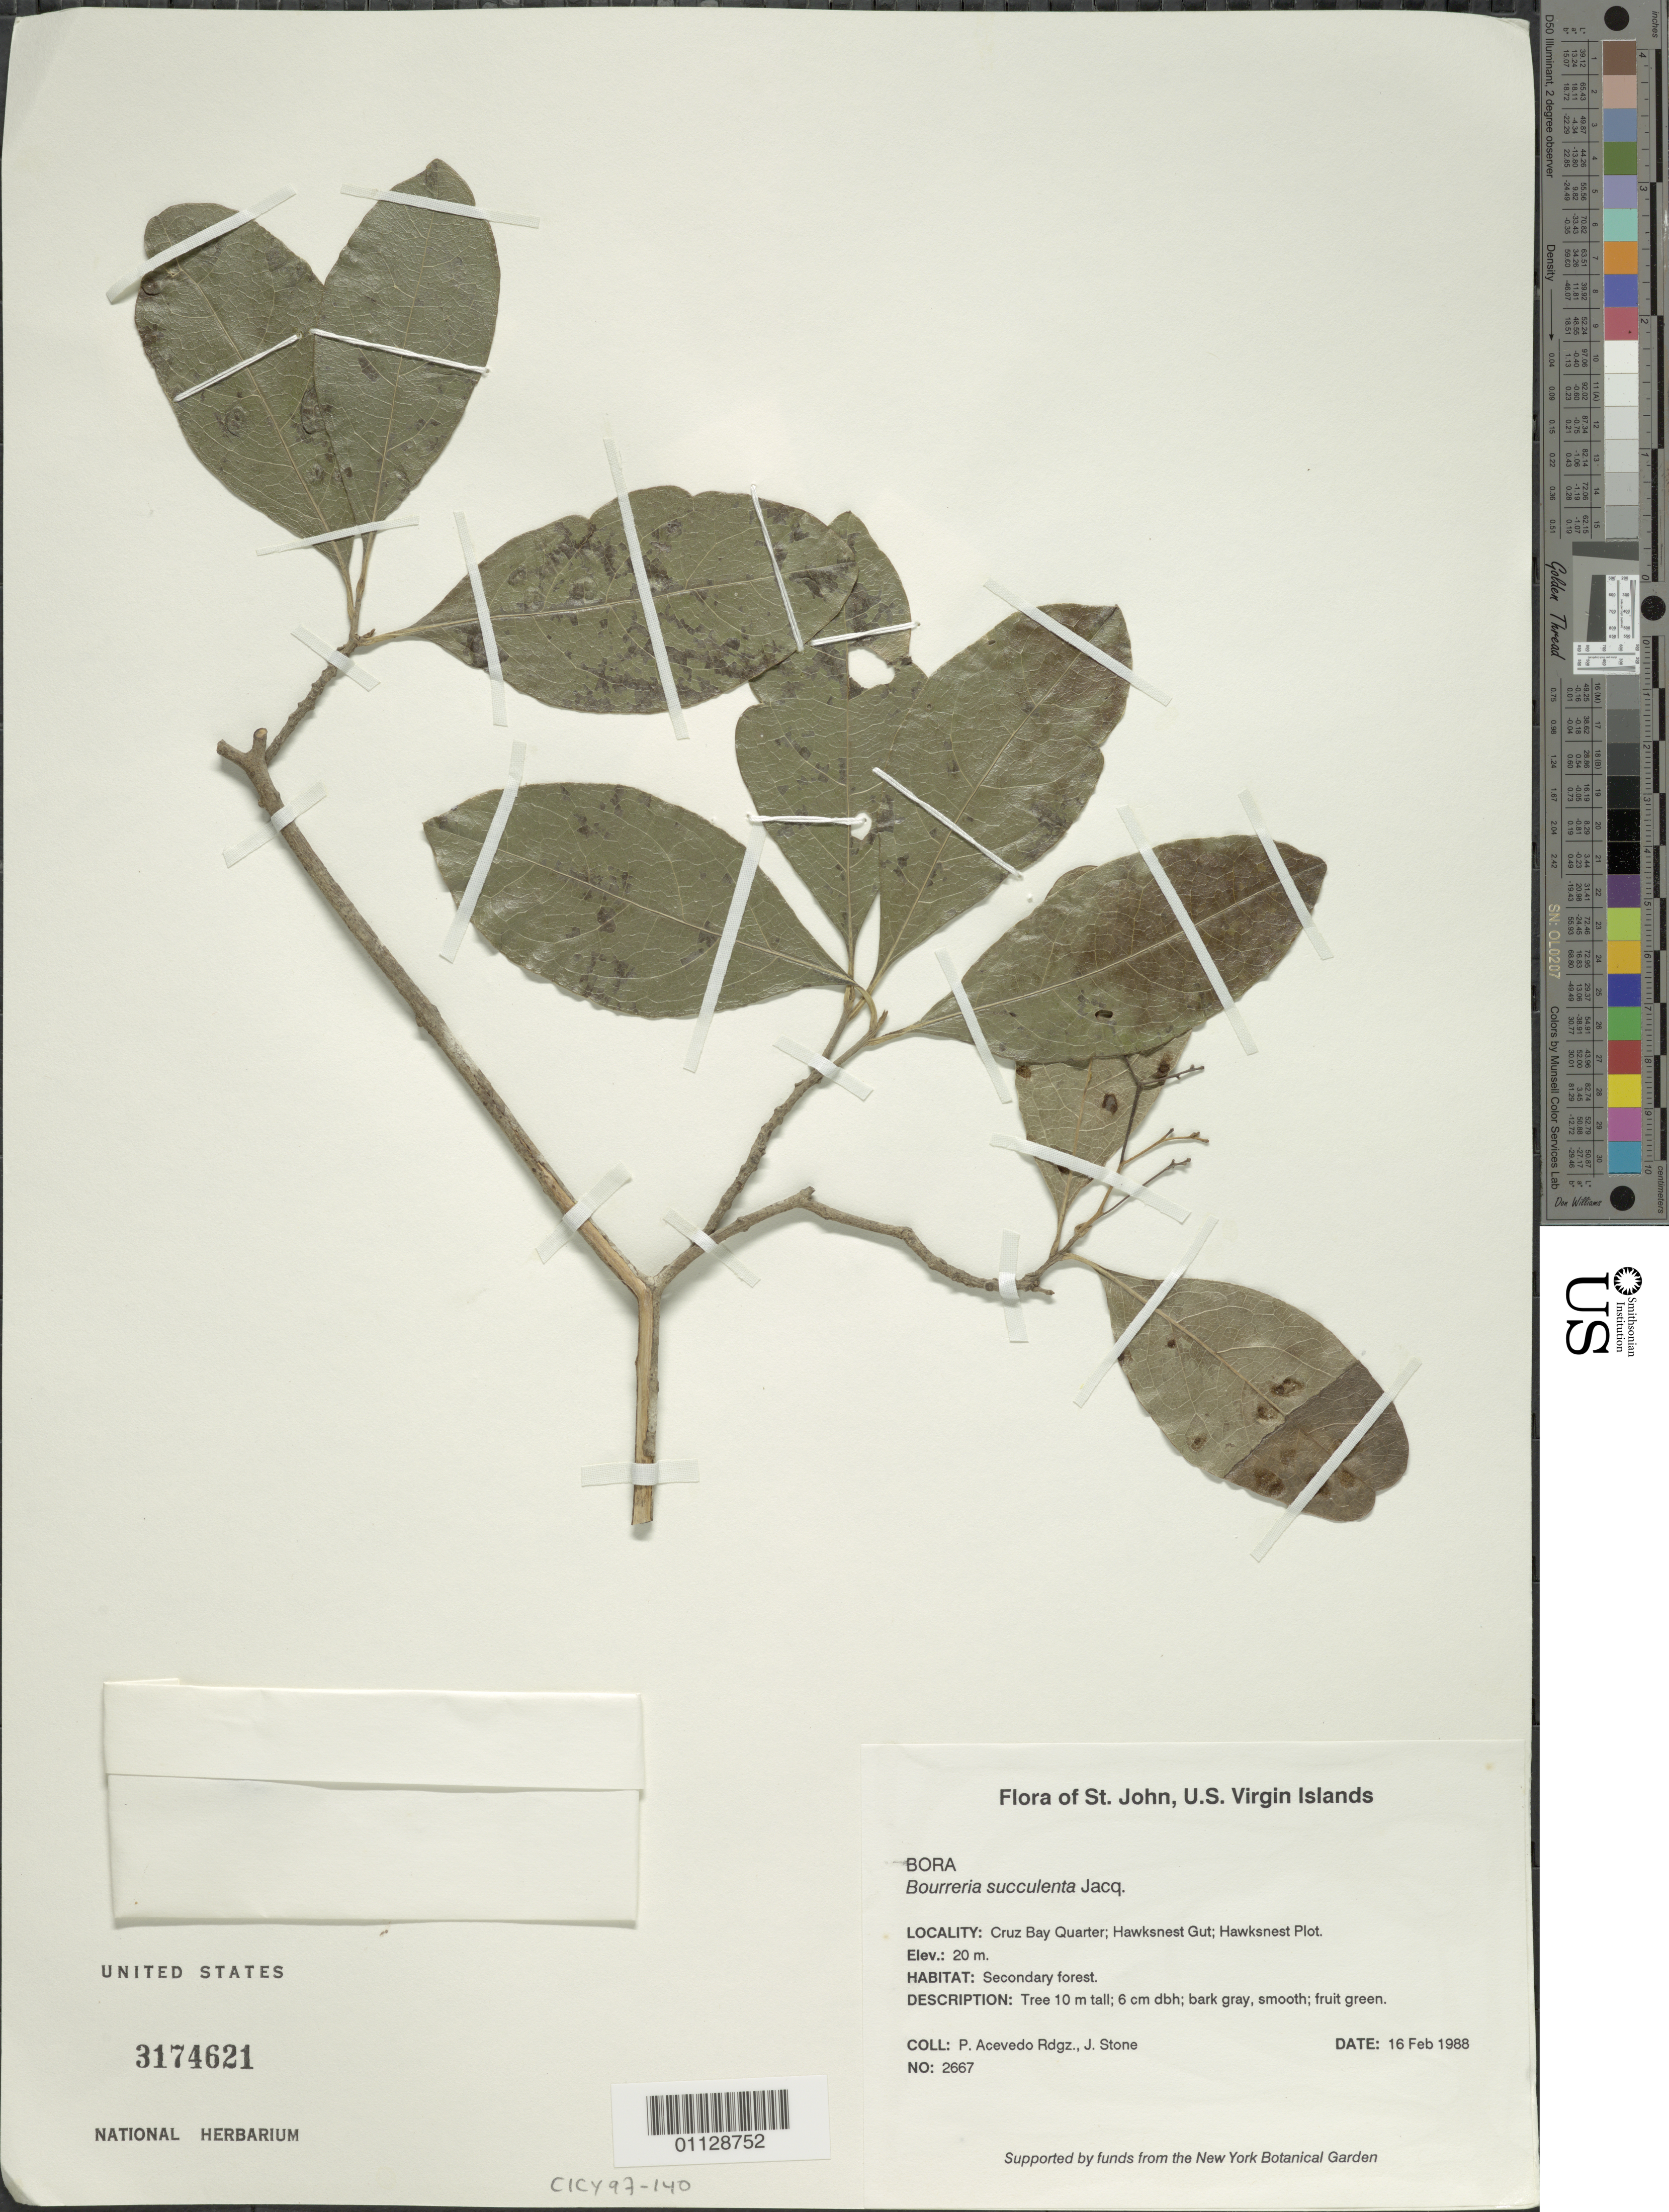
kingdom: Plantae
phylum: Tracheophyta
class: Magnoliopsida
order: Boraginales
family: Ehretiaceae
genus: Bourreria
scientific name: Bourreria succulenta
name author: Jacq.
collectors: P. Acevedo-Rodr.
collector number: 2667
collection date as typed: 16 Feb 1998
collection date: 1998-02-16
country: U.S. Virgin Islands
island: St. John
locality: Cruz Bay Quarter; Hawksnest Gut; Hawksnest Point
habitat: secondary forest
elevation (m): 20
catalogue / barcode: US 3174621